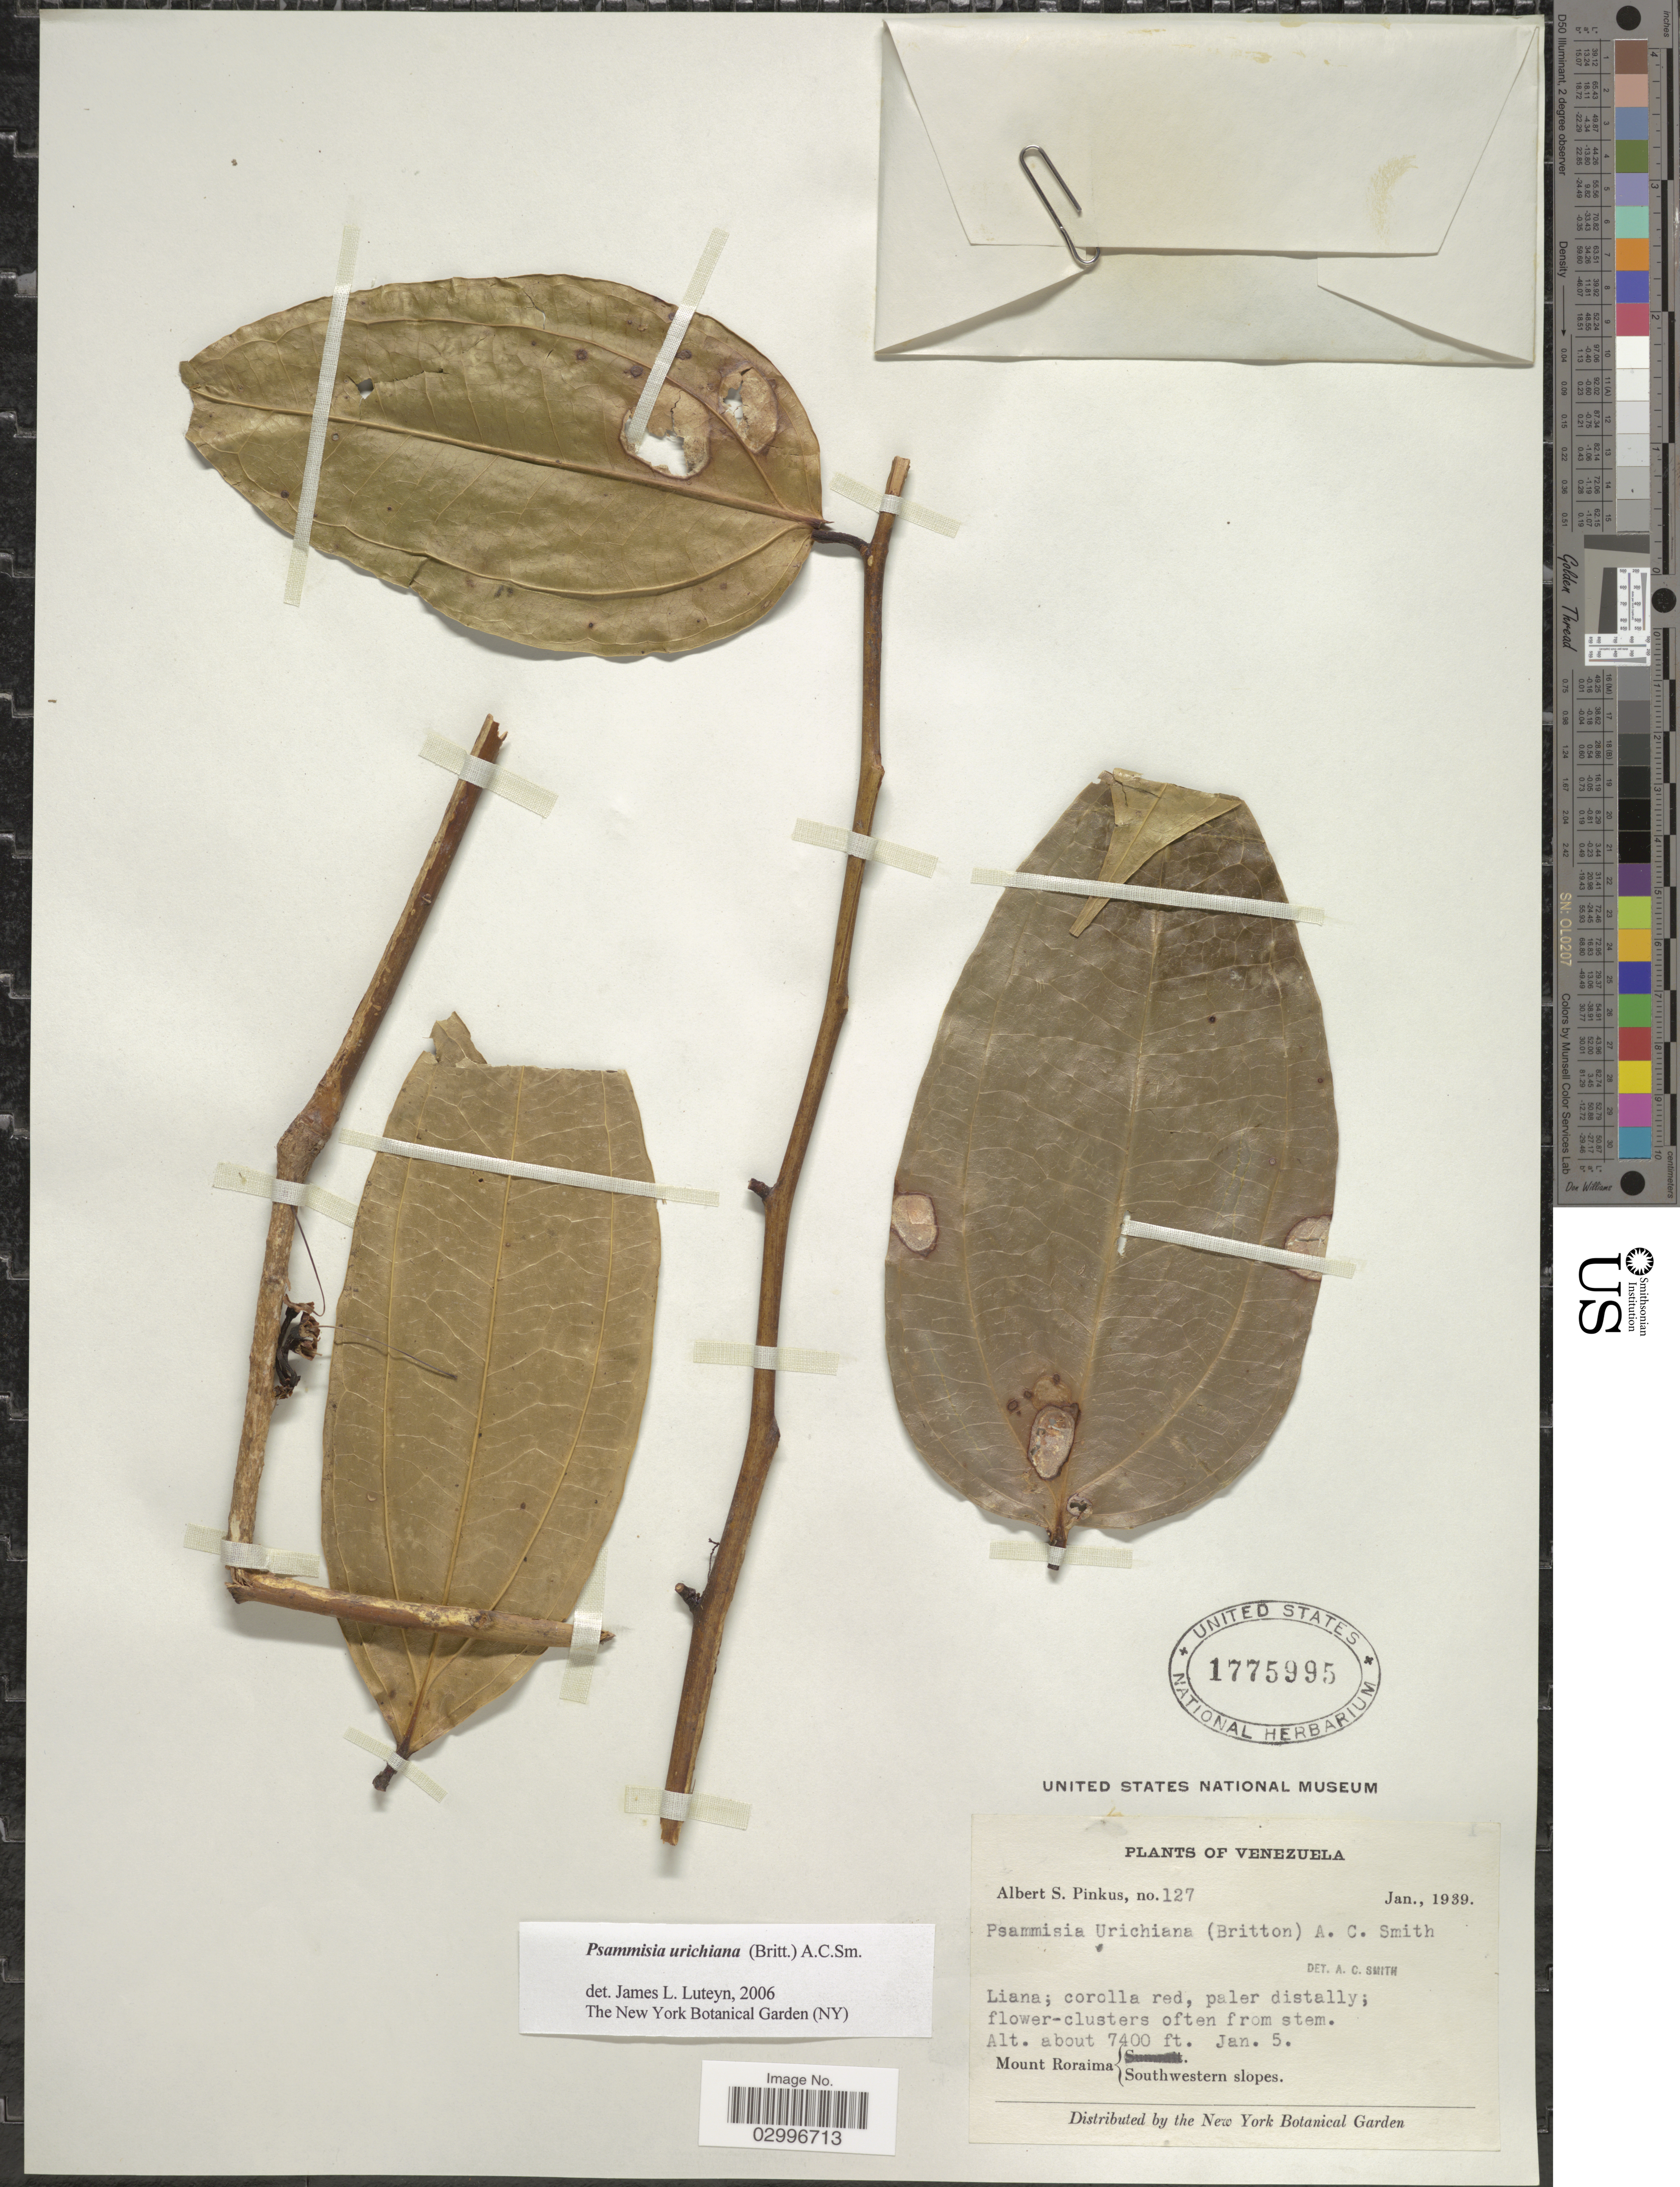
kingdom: Plantae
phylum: Tracheophyta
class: Magnoliopsida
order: Ericales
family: Ericaceae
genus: Psammisia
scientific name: Psammisia urichiana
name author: (Britton) A.C. Sm.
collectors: A. Pinkus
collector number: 127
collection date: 1939-01-05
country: Venezuela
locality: Mount Roraima. Southwestern slopes.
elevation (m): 2256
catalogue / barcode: US 1775995